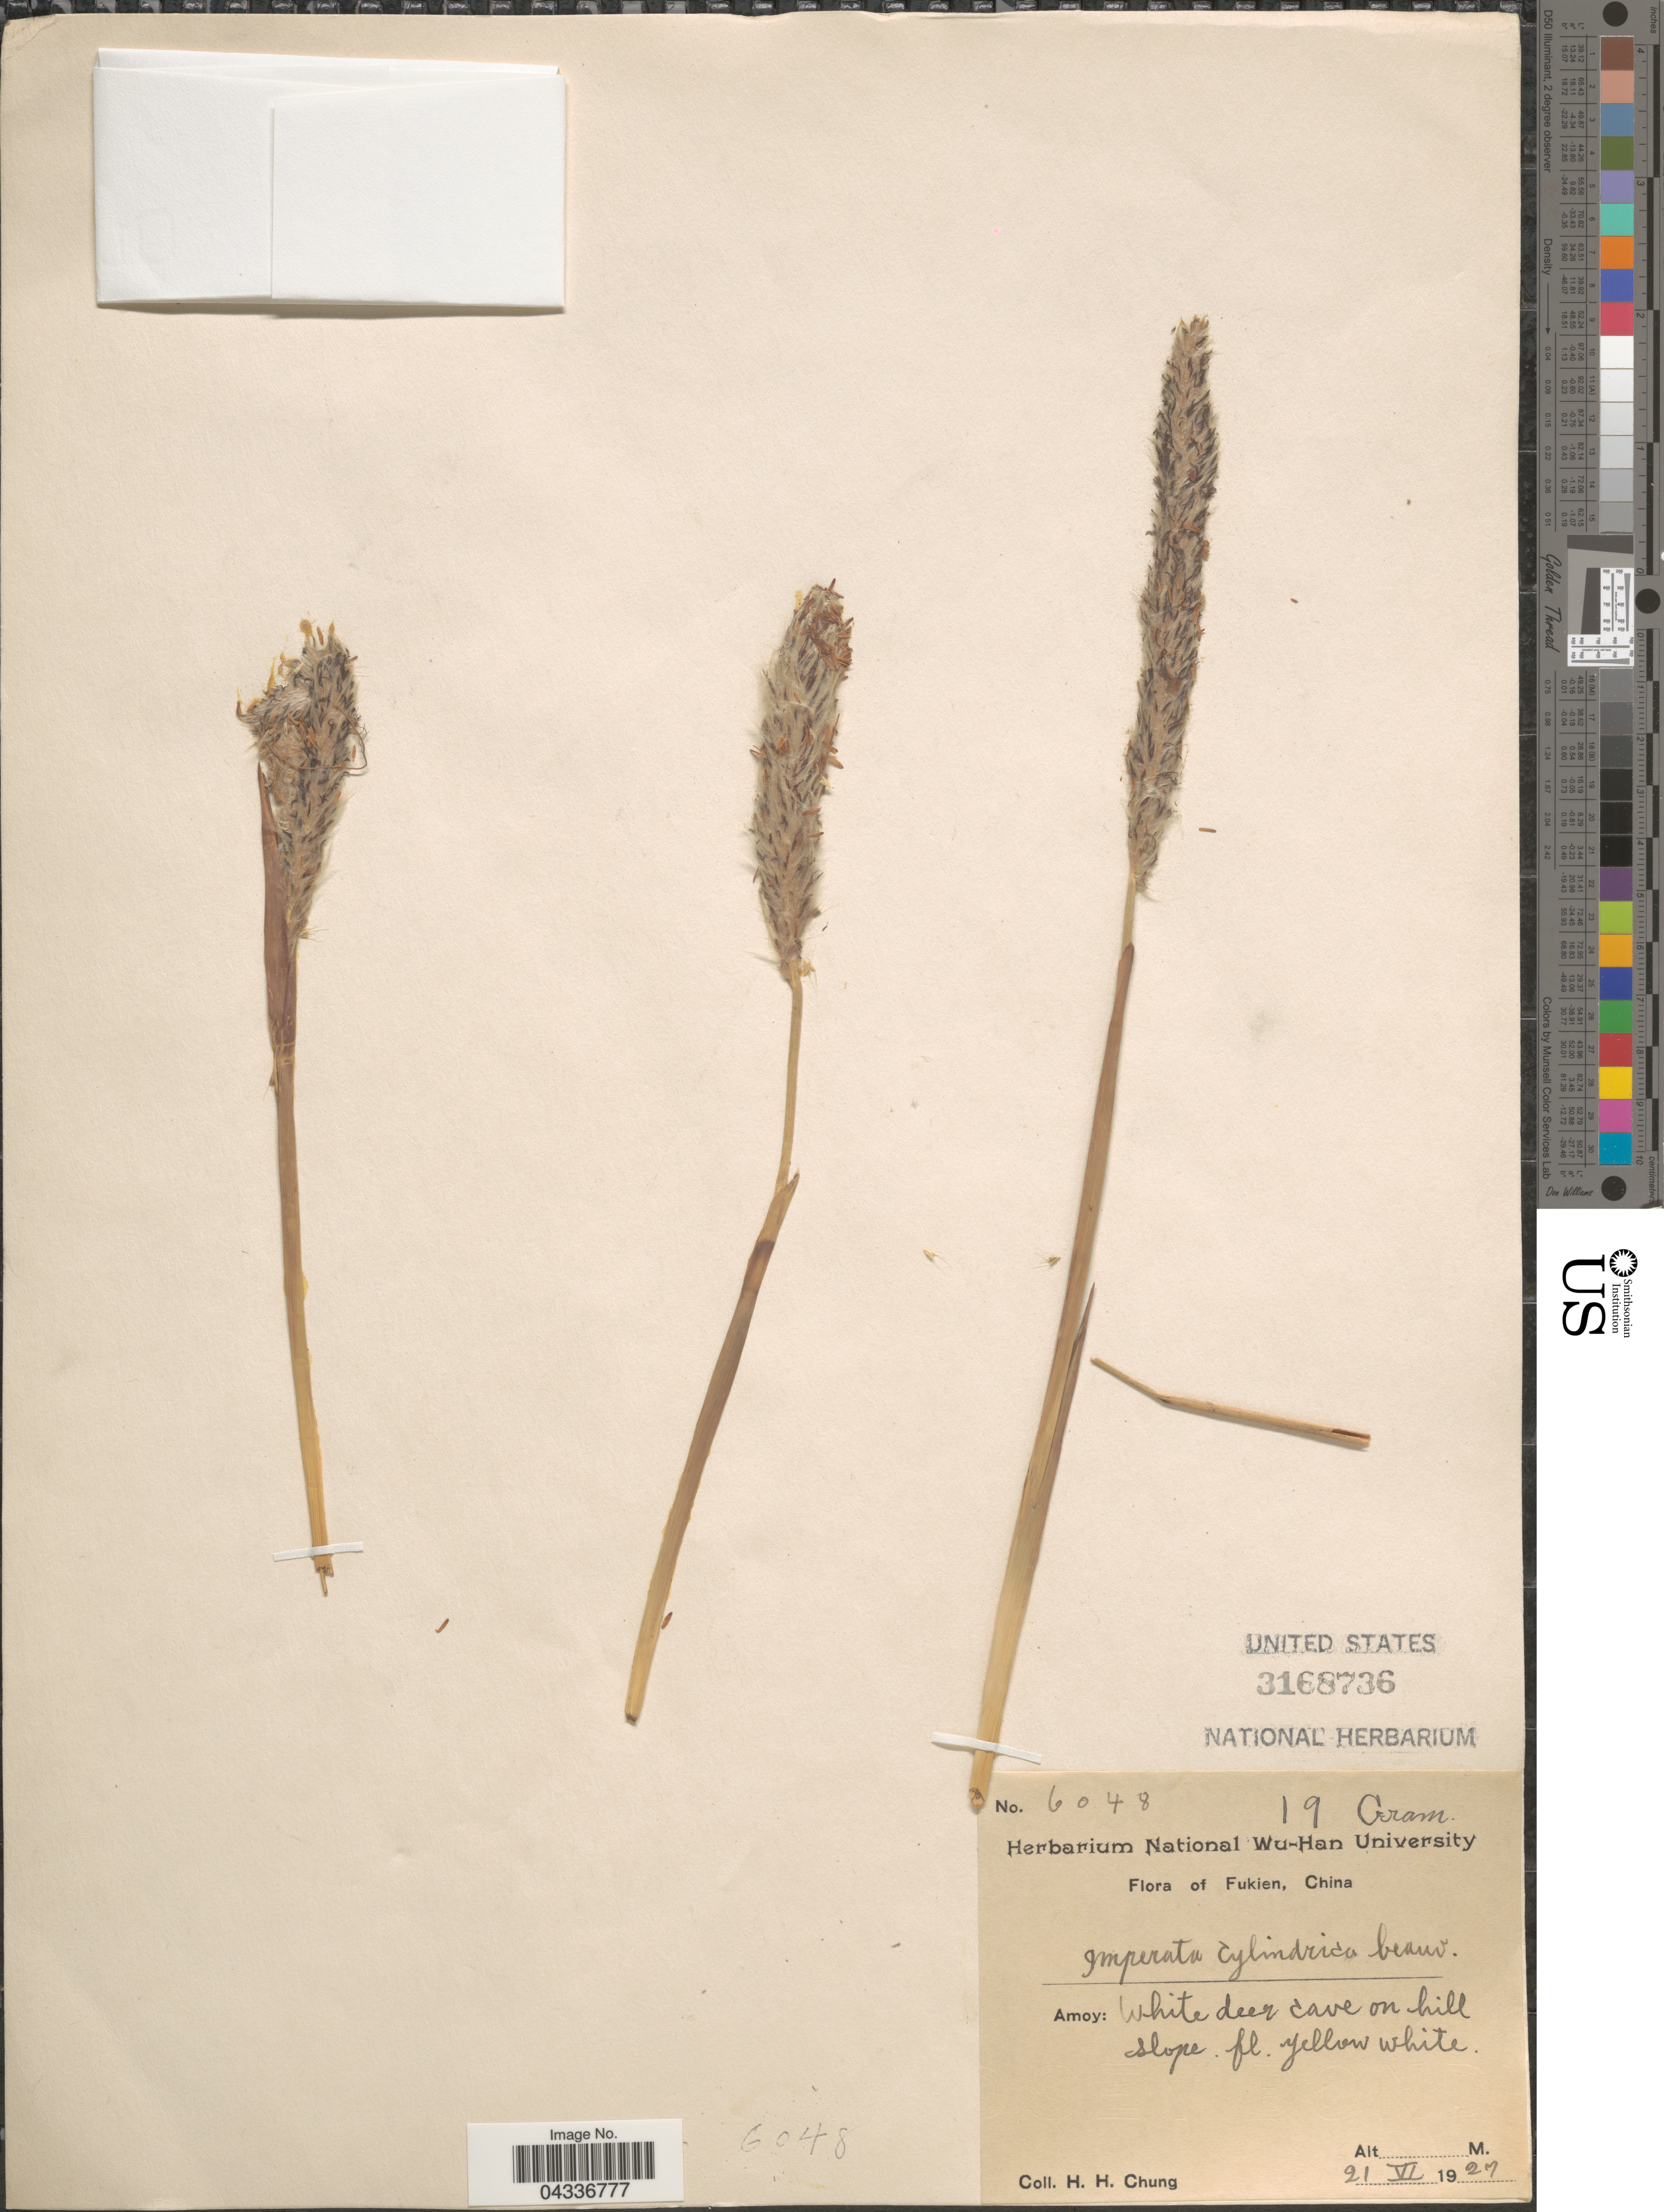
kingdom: Plantae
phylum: Tracheophyta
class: Liliopsida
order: Poales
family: Poaceae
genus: Imperata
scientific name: Imperata cylindrica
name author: (L.) P. Beauv.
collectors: H. Chung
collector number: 6048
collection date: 1927-06-21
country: China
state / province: Fujian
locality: Fukien. Amoy: White deer cave on hill slope.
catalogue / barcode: US 3168736